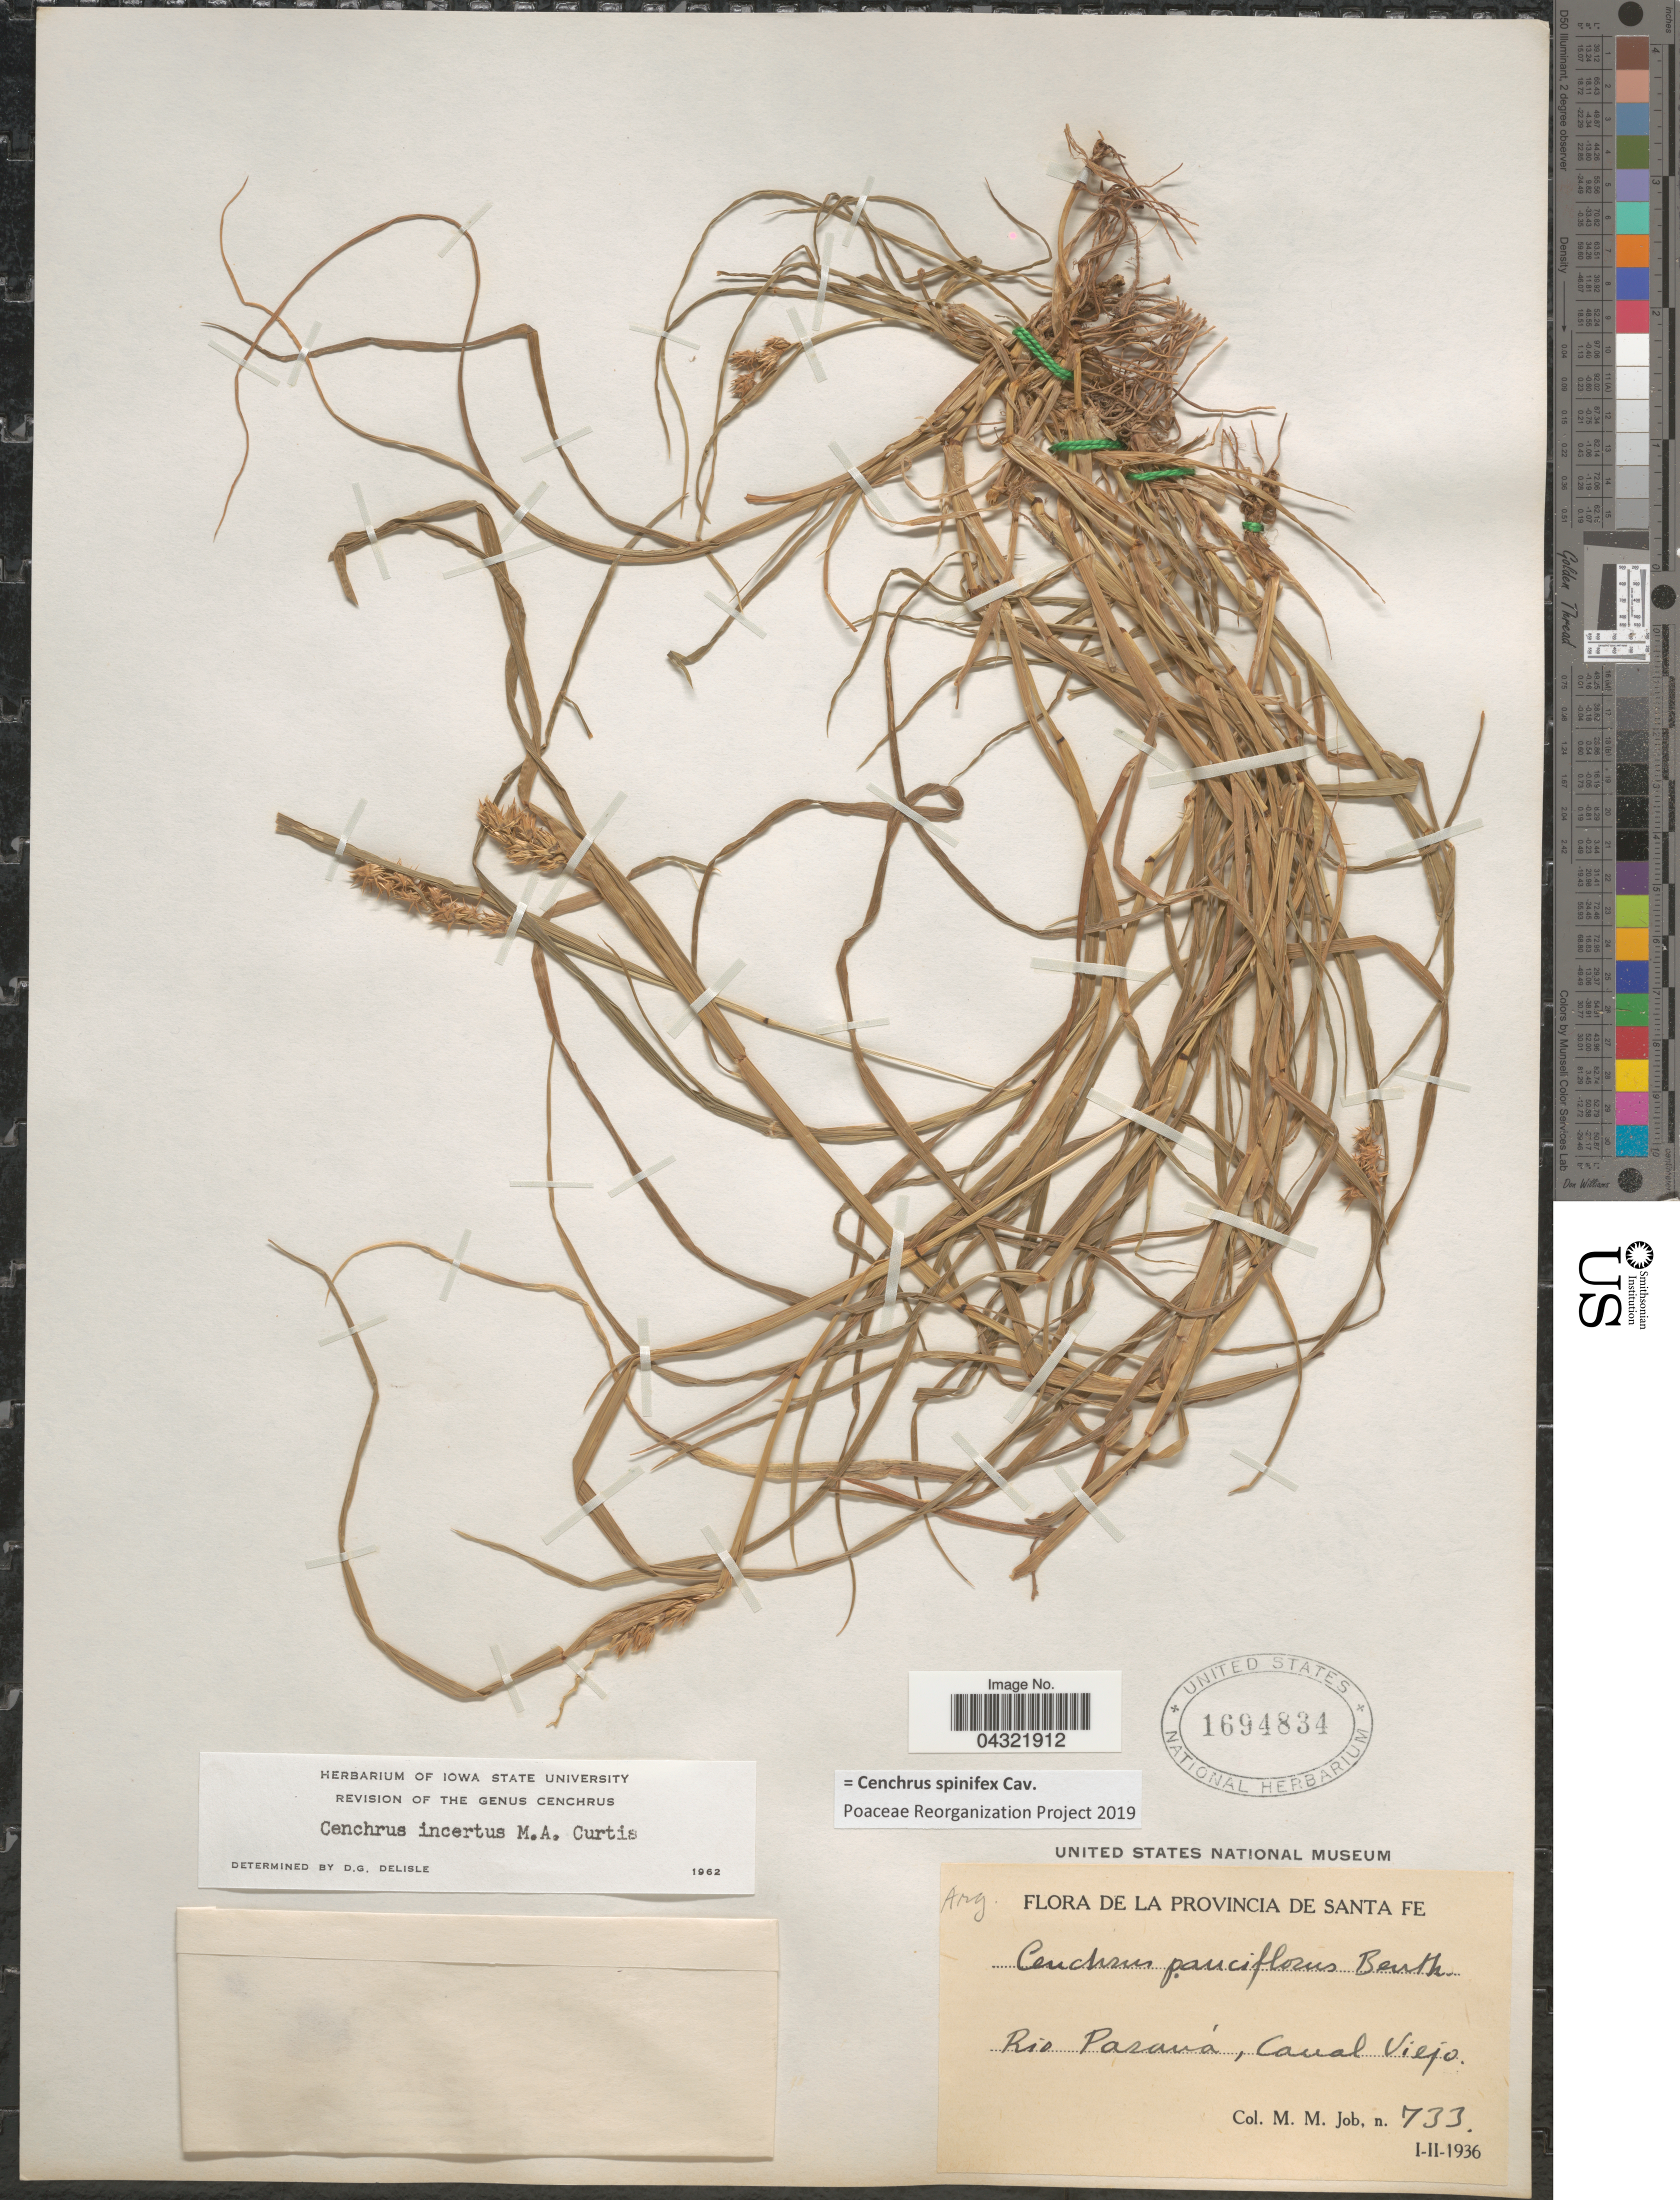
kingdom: Plantae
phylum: Tracheophyta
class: Liliopsida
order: Poales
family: Poaceae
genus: Cenchrus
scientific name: Cenchrus spinifex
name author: Cav.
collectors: M. Job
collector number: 733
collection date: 1936-02-01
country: Argentina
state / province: Santa Fe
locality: Rio Paraná, Canal Viejo.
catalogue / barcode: US 1694834